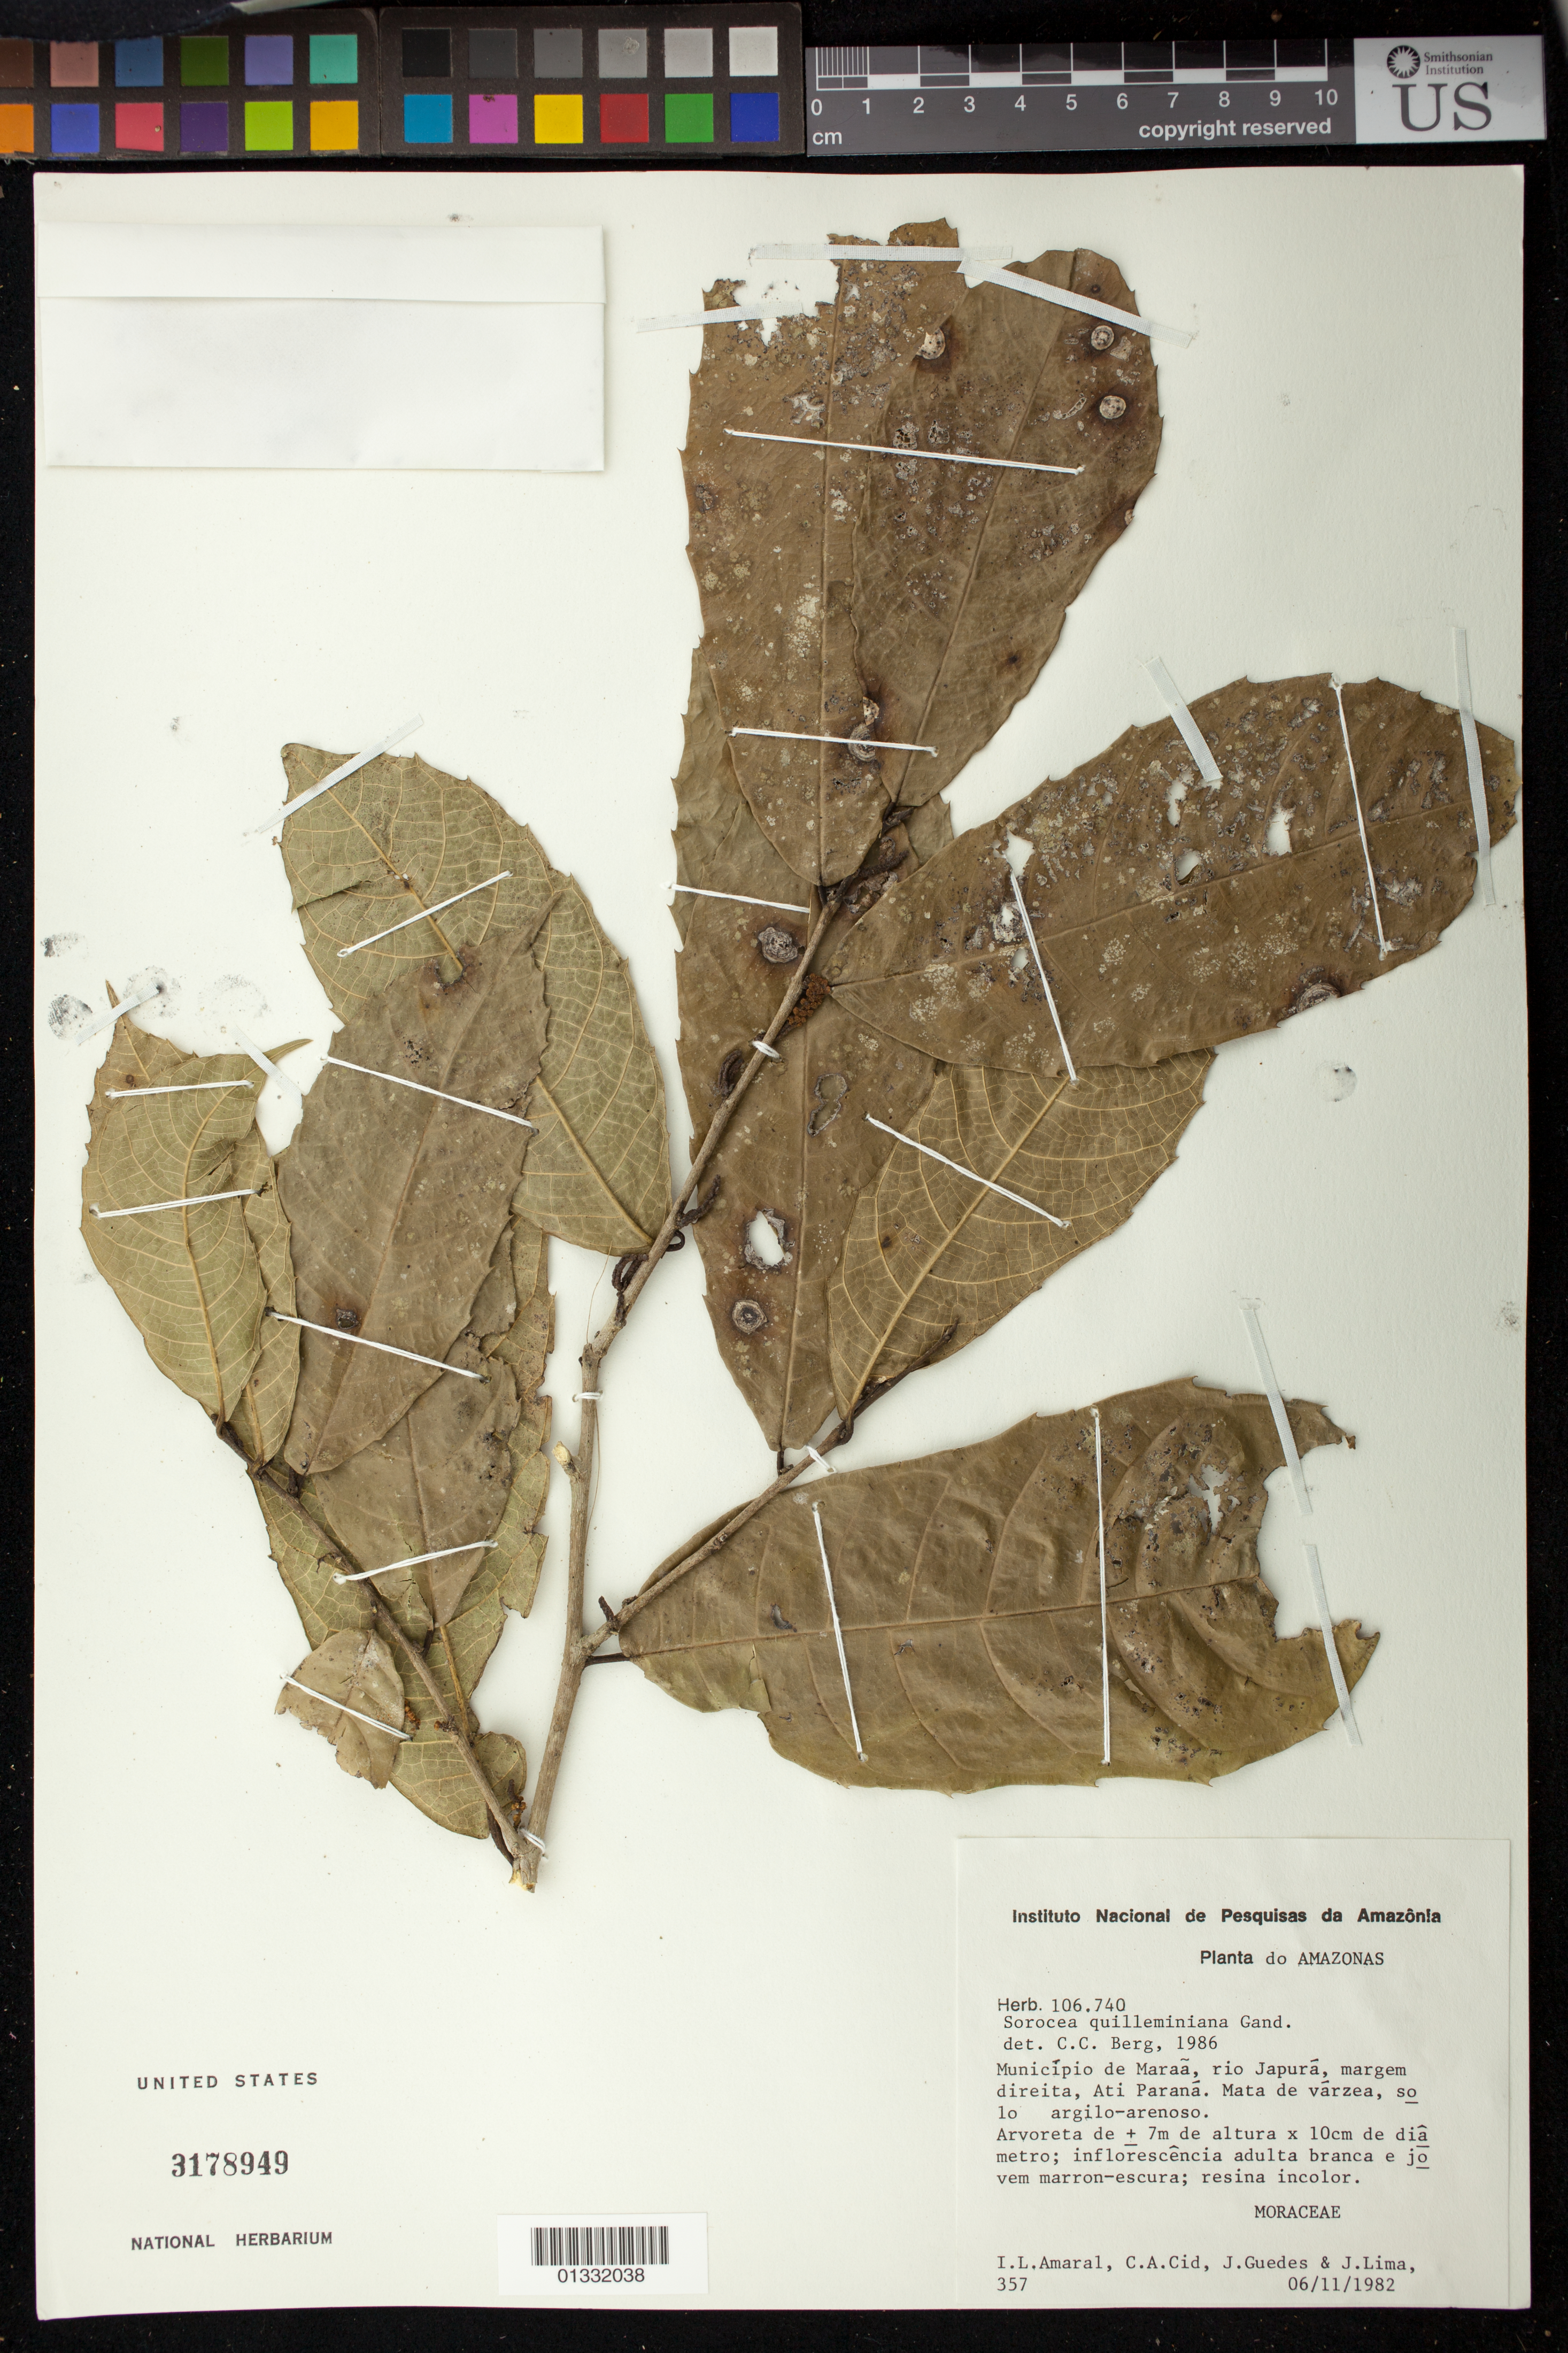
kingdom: Plantae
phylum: Tracheophyta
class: Magnoliopsida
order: Rosales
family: Moraceae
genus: Sorocea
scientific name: Sorocea guilleminiana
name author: Gaudich.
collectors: I. L. Amaral, C. A. Cid Ferreira, J. Guedes & J. Lima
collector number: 357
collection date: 1982-11-06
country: Brazil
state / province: Amazonas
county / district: Maraã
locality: Rio Japurá, margem direita, Ati Paraná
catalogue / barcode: US 3178949